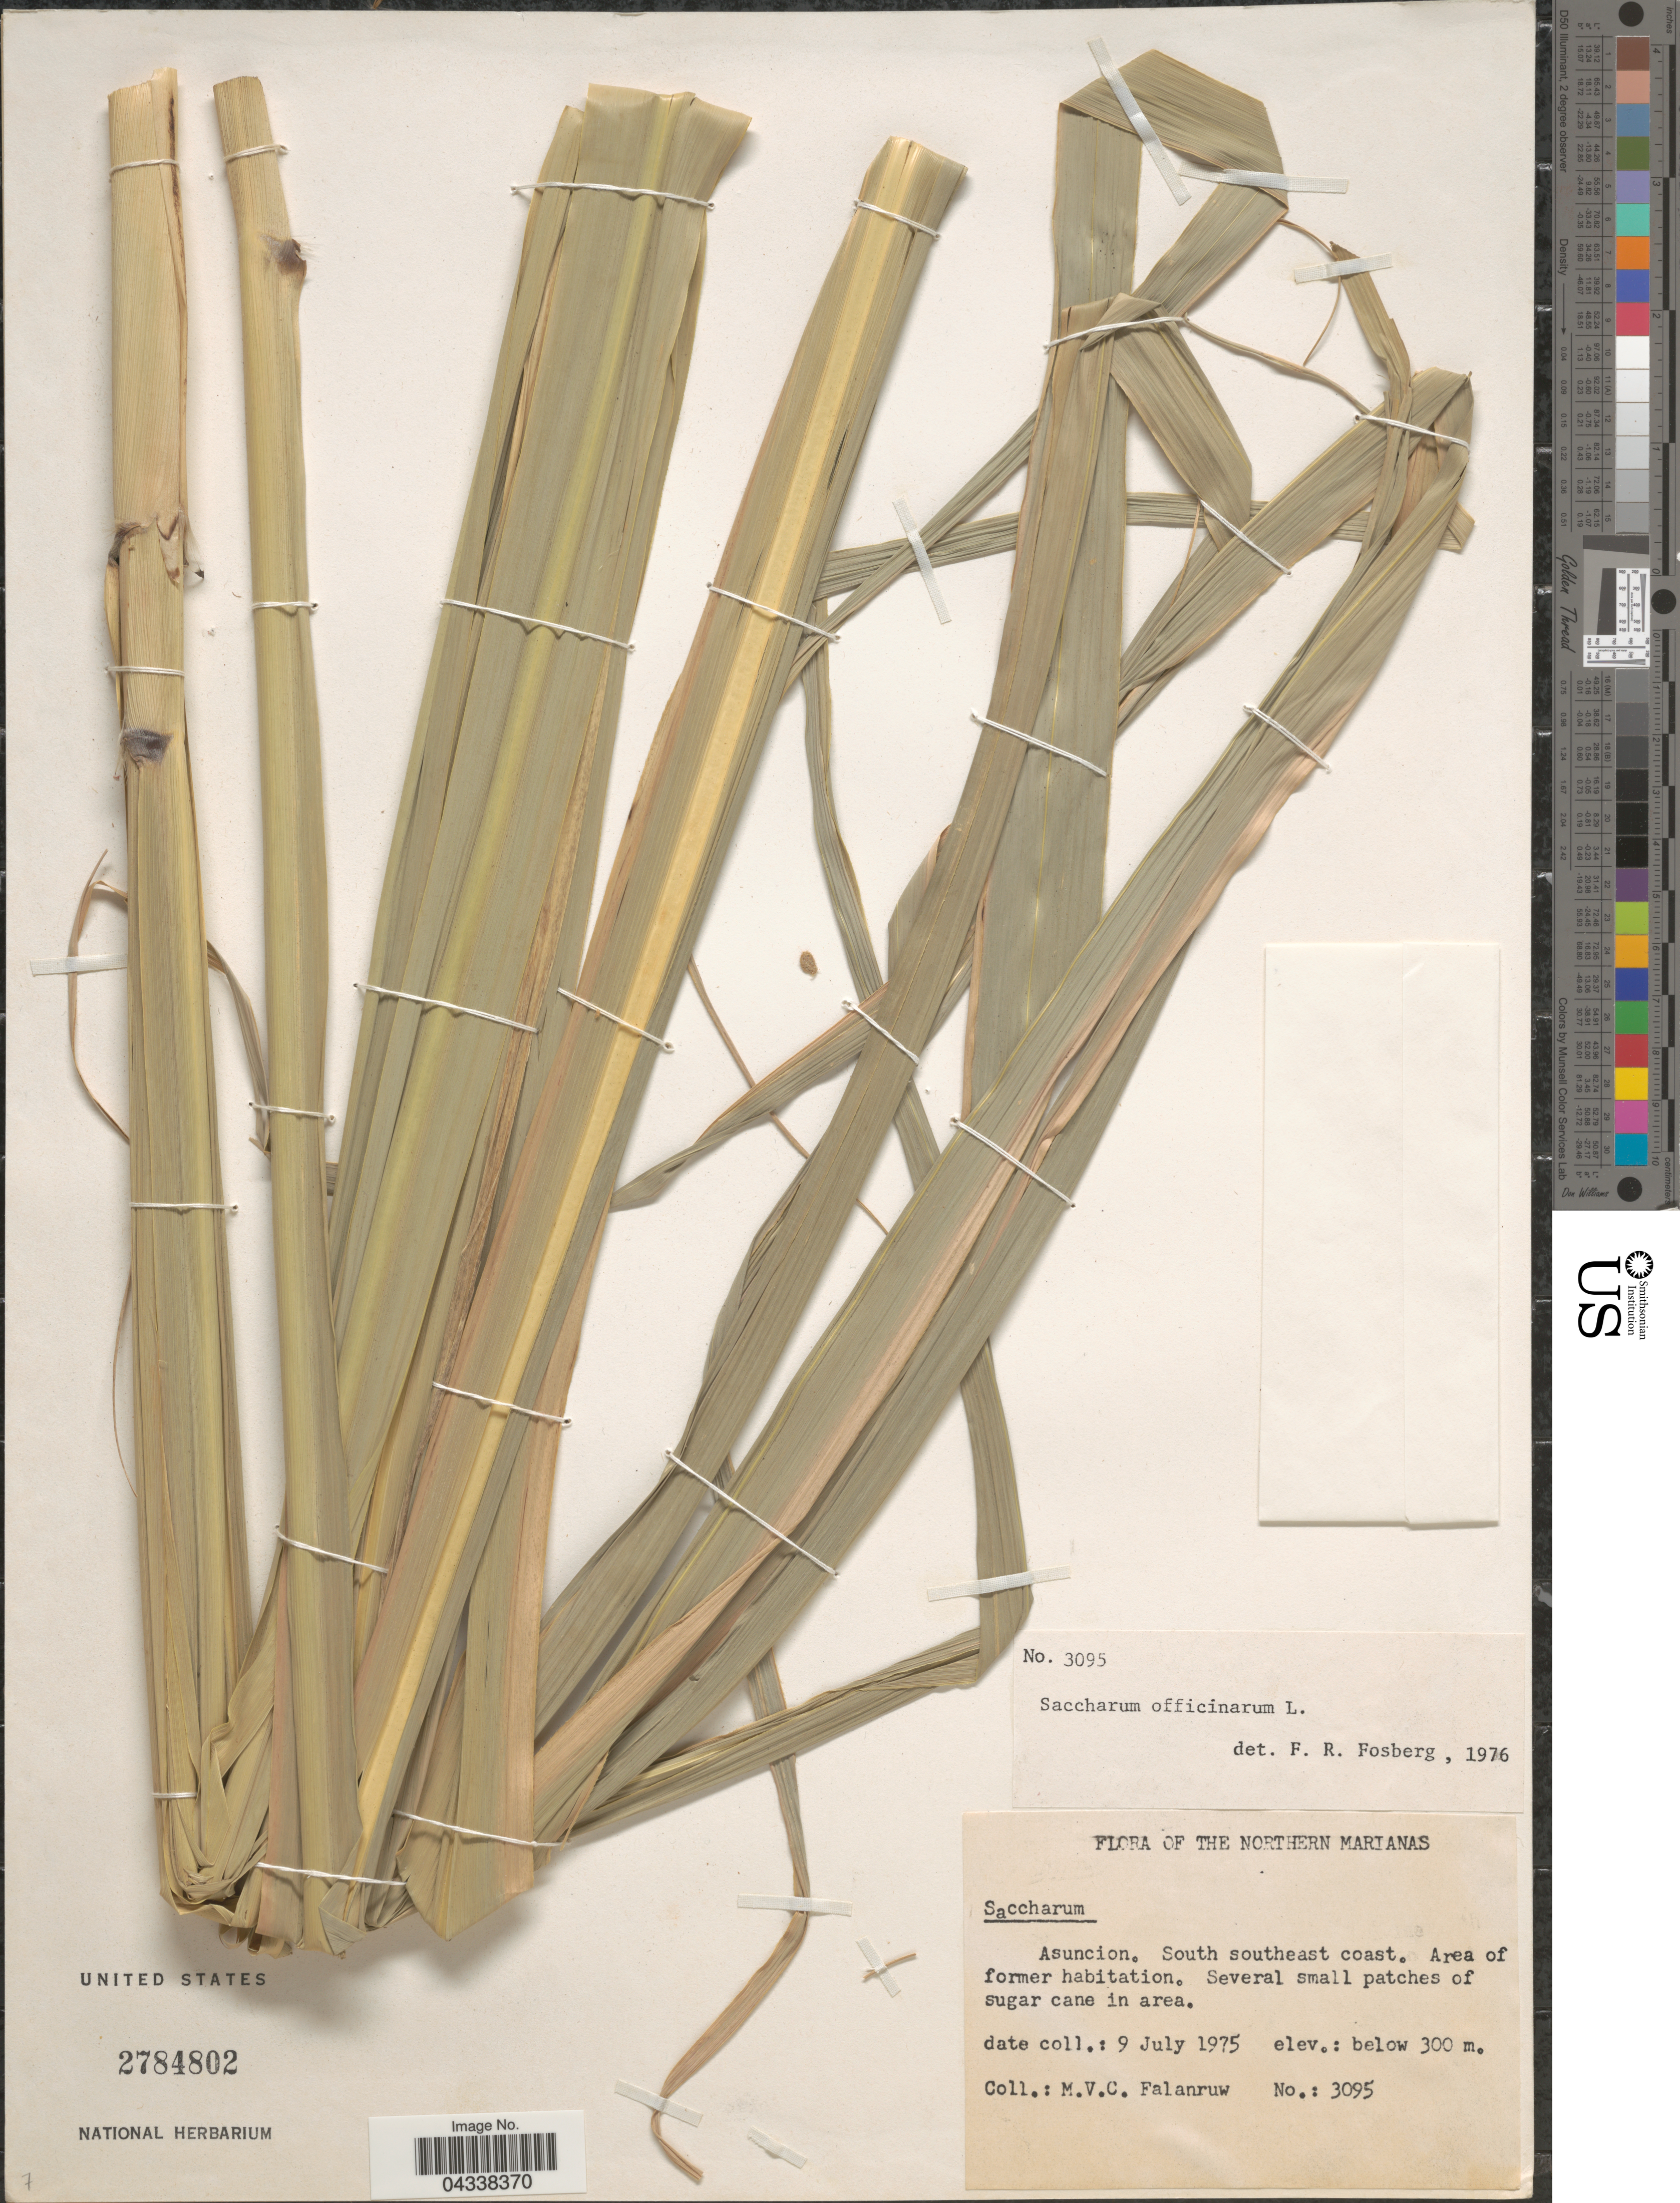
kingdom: Plantae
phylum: Tracheophyta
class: Liliopsida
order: Poales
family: Poaceae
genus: Saccharum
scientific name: Saccharum officinarum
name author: L.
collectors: M. V. Falanruw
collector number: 3095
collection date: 1975-07-09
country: Northern Mariana Islands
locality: Asuncion. South southeast coast.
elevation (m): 300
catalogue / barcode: US 2784802